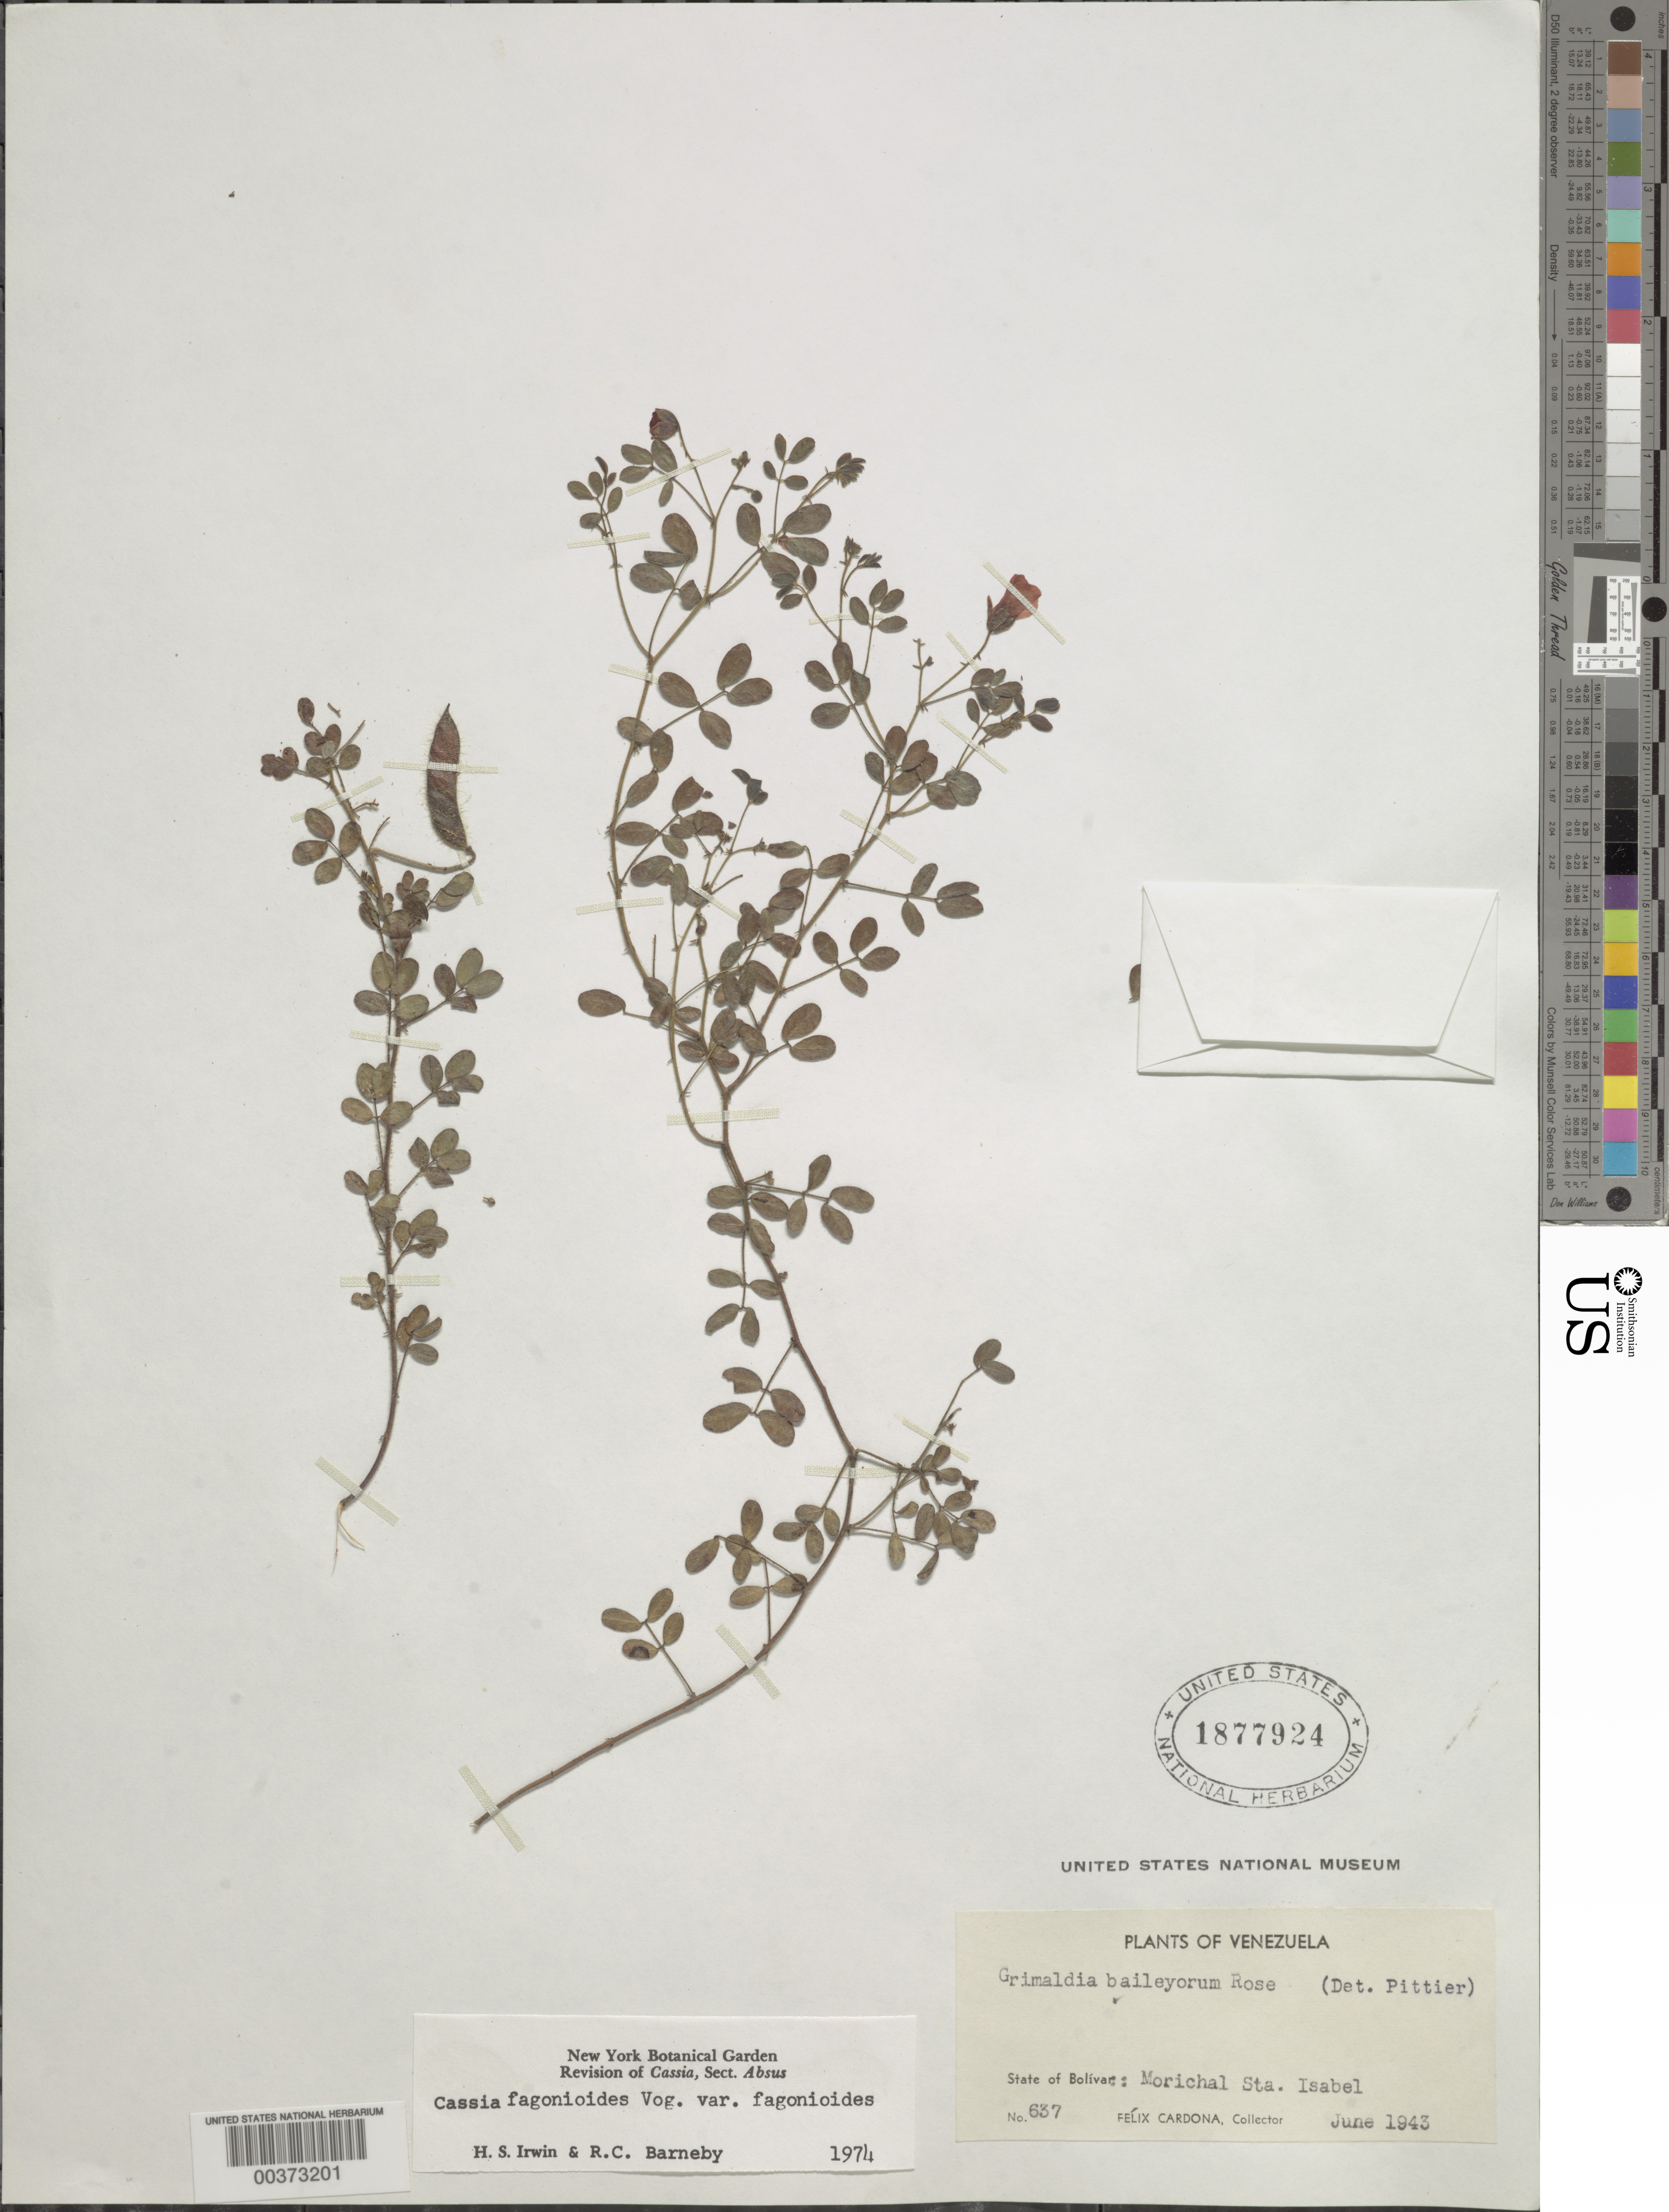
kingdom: Plantae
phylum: Tracheophyta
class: Magnoliopsida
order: Fabales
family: Fabaceae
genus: Chamaecrista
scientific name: Chamaecrista fagonioides var. fagonioides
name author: (Vogel) H.S. Irwin & Barneby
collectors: F. Cardona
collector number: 637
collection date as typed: Jun 1943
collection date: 1943-06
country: Venezuela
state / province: Bolivar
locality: Morichal sta. isabel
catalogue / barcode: US 1877924